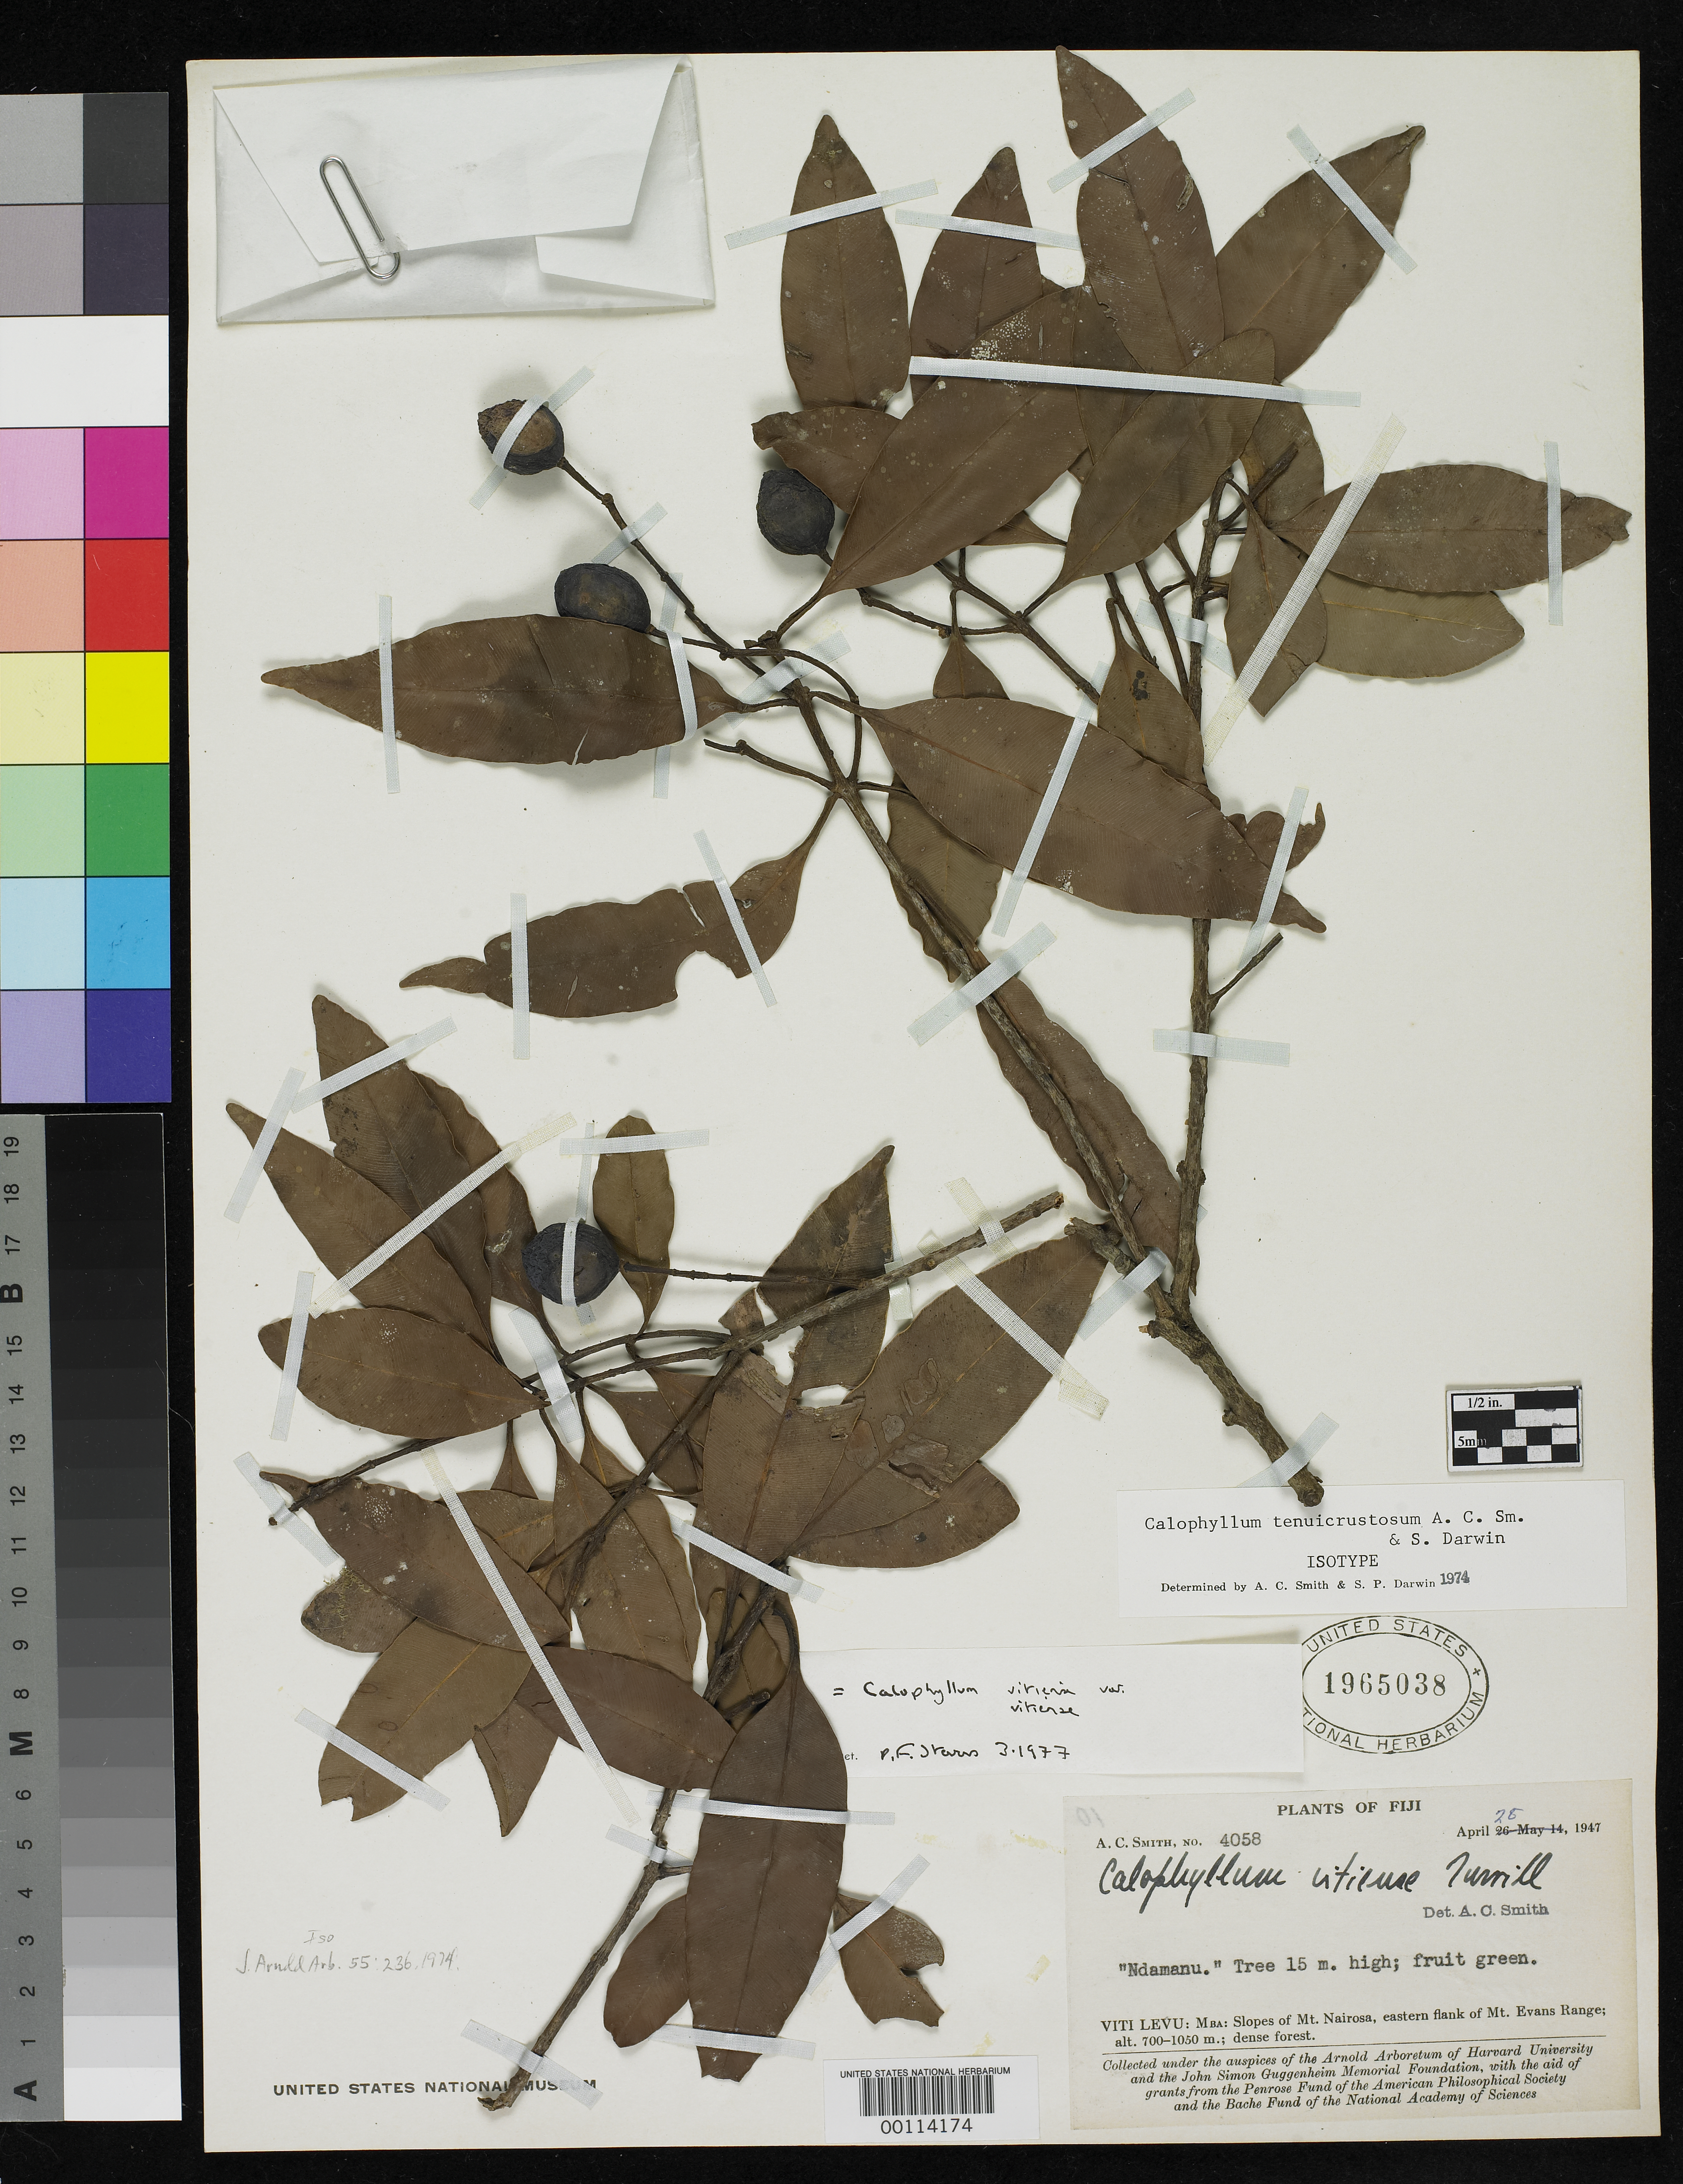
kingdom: Plantae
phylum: Tracheophyta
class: Magnoliopsida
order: Malpighiales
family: Calophyllaceae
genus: Calophyllum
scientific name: Calophyllum tenuicrustosum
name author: A.C. Sm. & S.P. Darwin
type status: Isotype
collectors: A. C. Smith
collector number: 4058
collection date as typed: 28 Apr 1947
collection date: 1947-04-28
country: Fiji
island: Viti Levu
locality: Mba, Mt. Nairoso. [Viti Levu Group]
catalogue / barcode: US 1965038